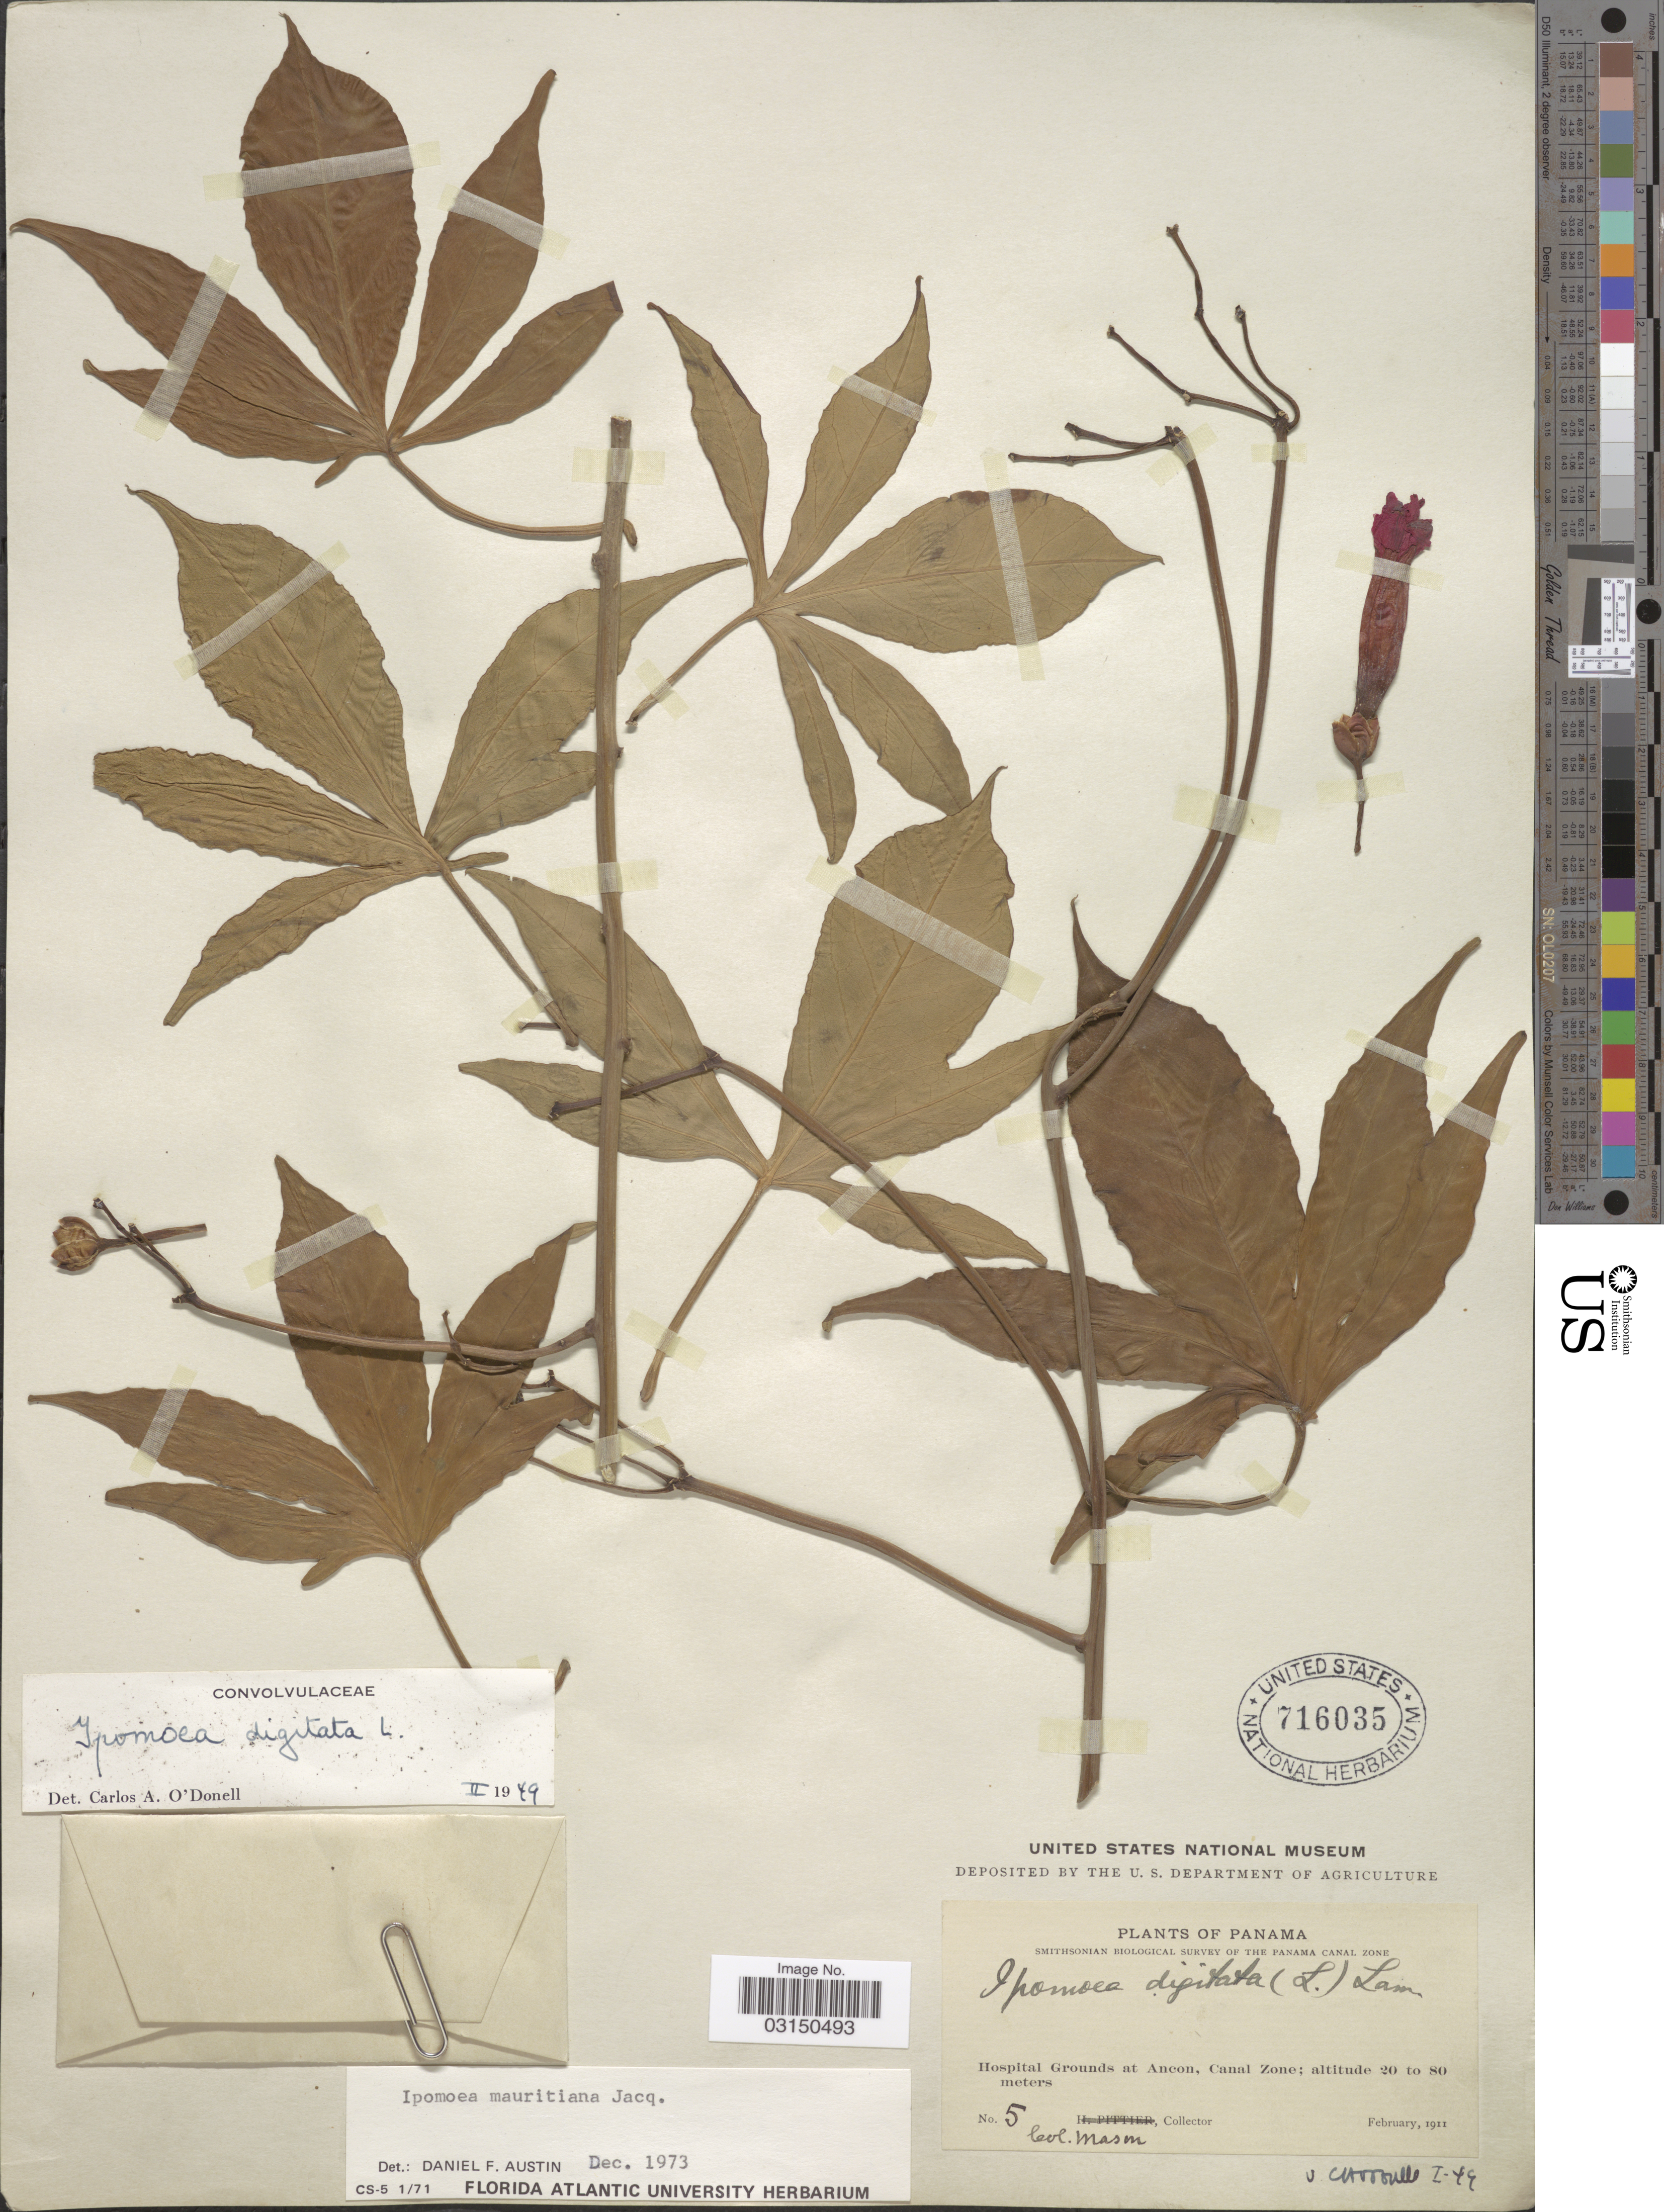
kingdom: Plantae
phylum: Tracheophyta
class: Magnoliopsida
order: Solanales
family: Convolvulaceae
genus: Ipomoea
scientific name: Ipomoea mauritiana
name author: Jacq.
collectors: Mason, --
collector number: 5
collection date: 1911-02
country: Panama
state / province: Colón / Panamá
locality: Hospital Grounds at Ancon, Canal Zone.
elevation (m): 20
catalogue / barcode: US 716035